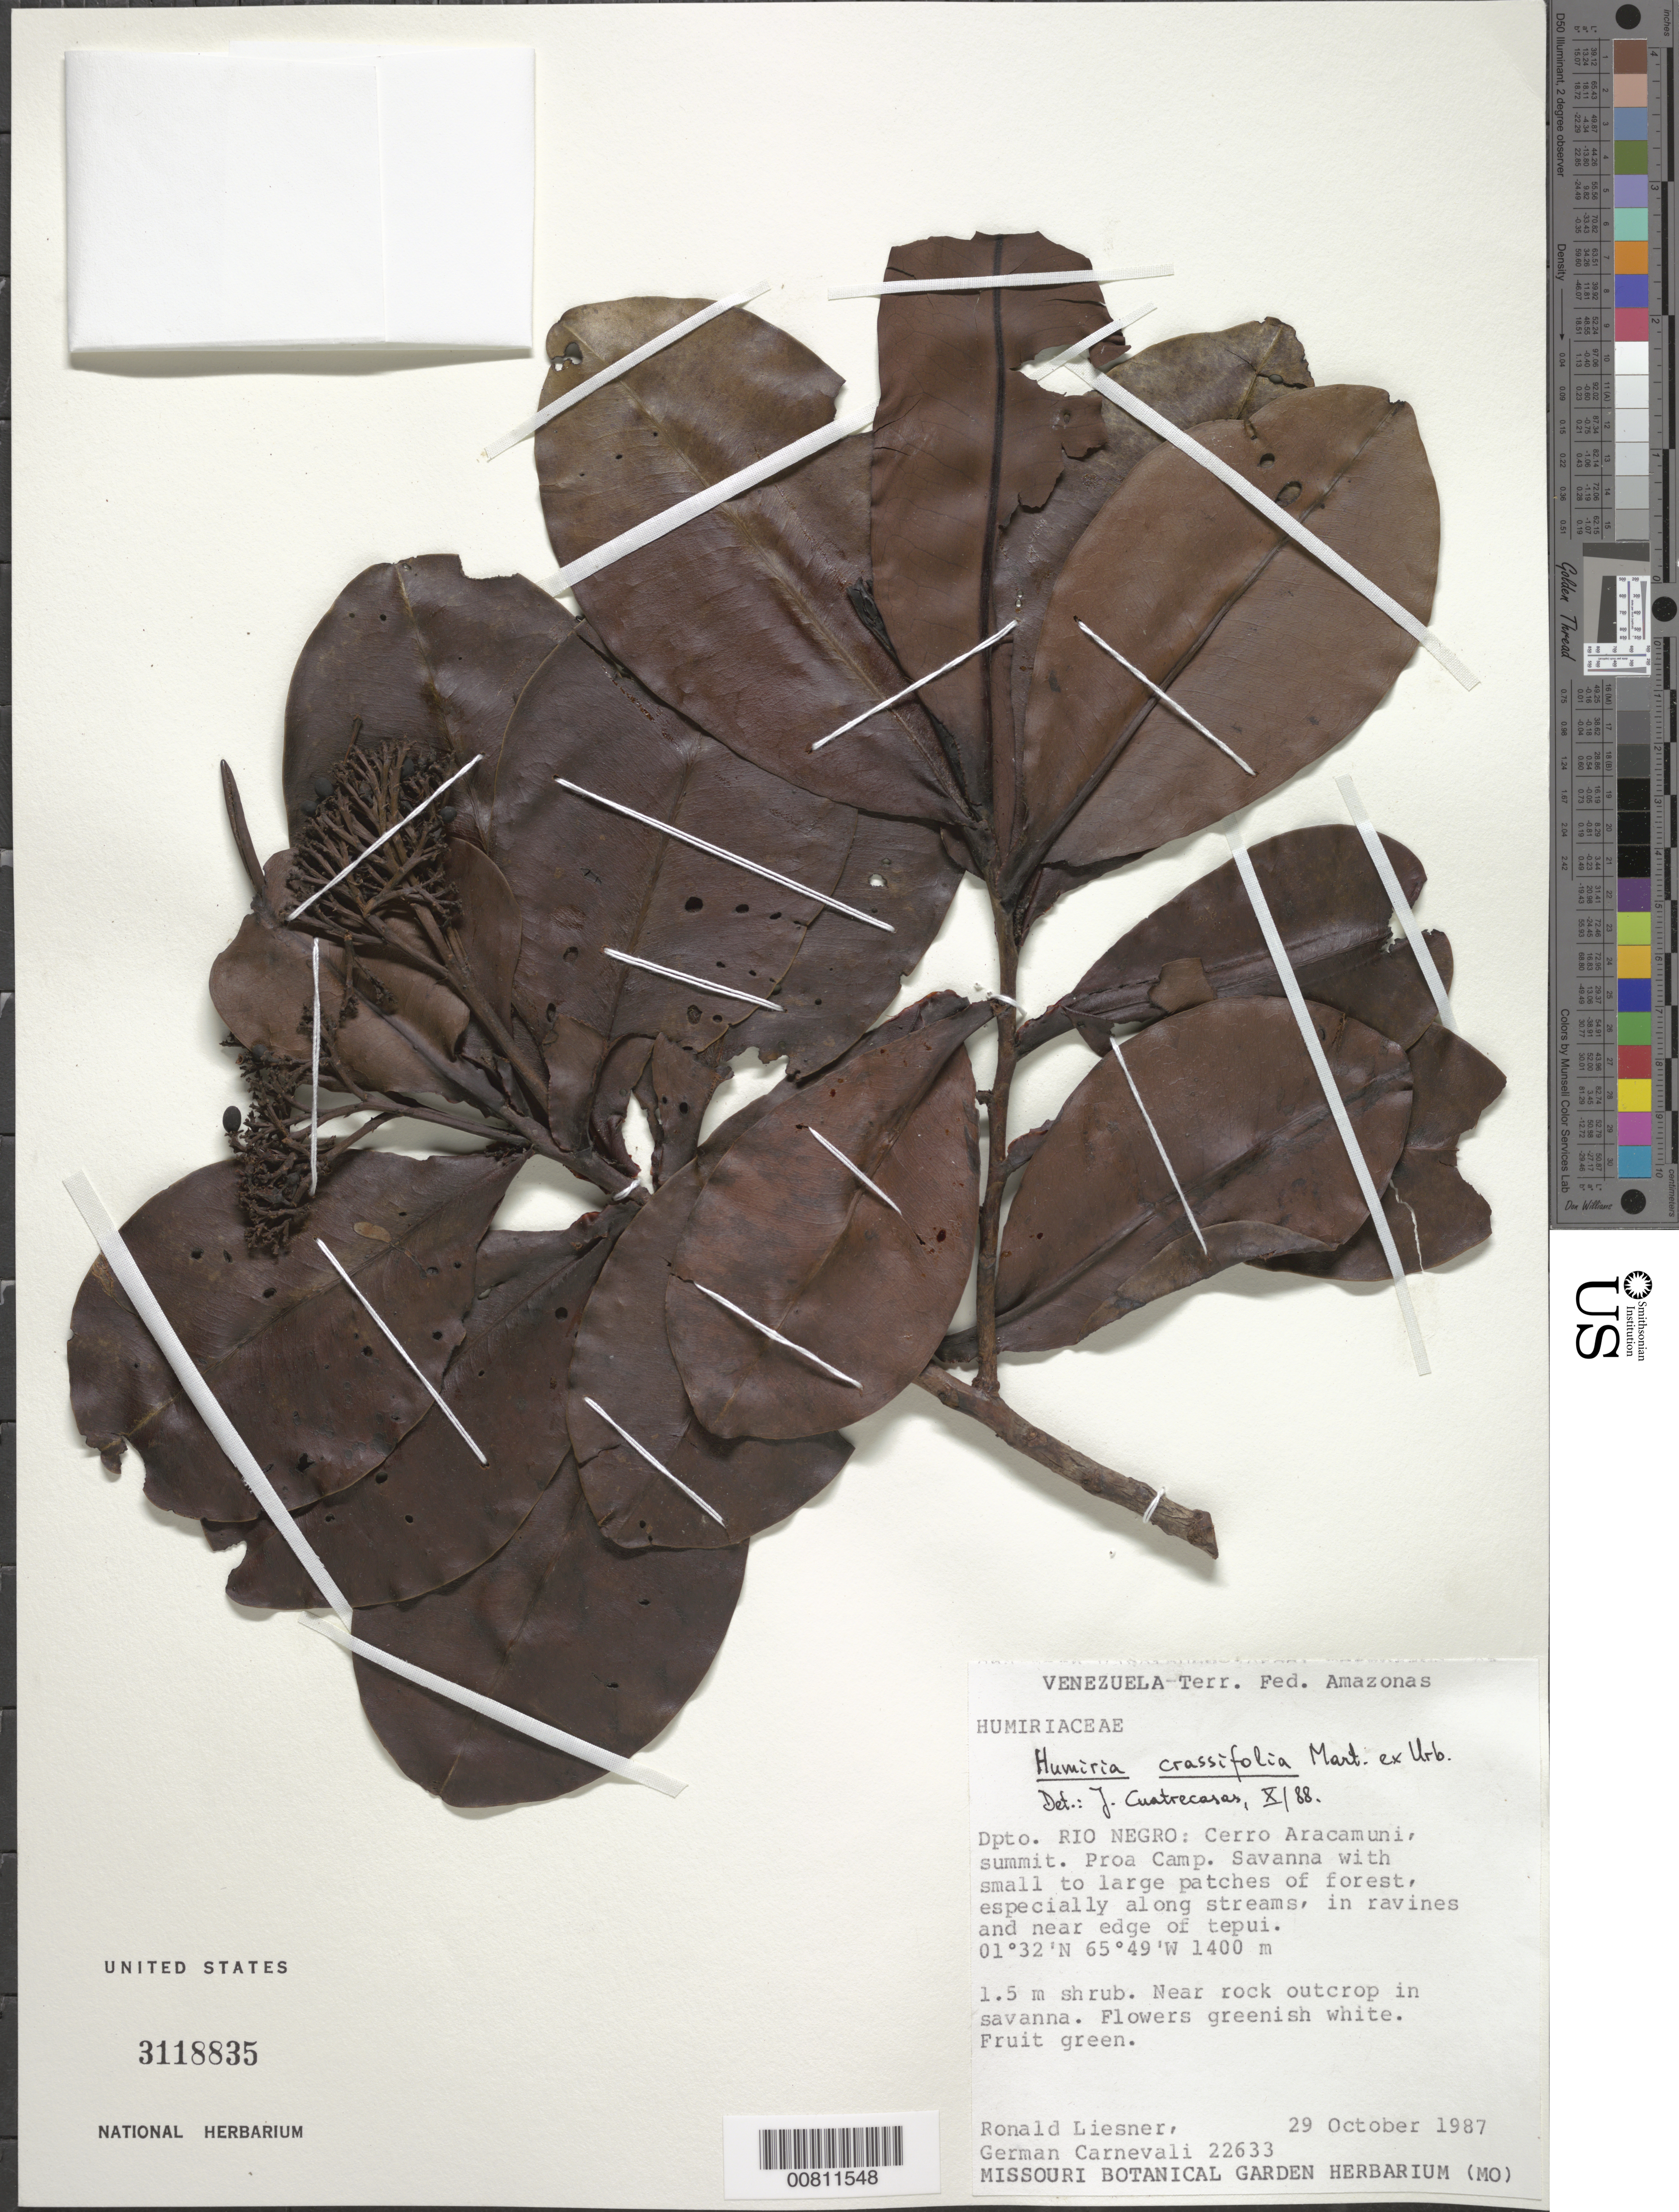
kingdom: Plantae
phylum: Tracheophyta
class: Magnoliopsida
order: Malpighiales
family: Humiriaceae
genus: Humiria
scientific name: Humiria crassifolia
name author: Mart. ex Urb.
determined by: Cuatrecasas, J.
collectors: R. L. Liesner & G. Carnevali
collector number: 22633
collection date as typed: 29-Oct-87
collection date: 1987-10-29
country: Venezuela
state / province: Amazonas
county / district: Río Negro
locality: Cerro Aracamuni, summit; Proa camp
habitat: Savanna with small to large patches of forest, especially along streams, in ravines and near edge of tepui; near rock outcrop in savanna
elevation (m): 1400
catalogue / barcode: US 3118835